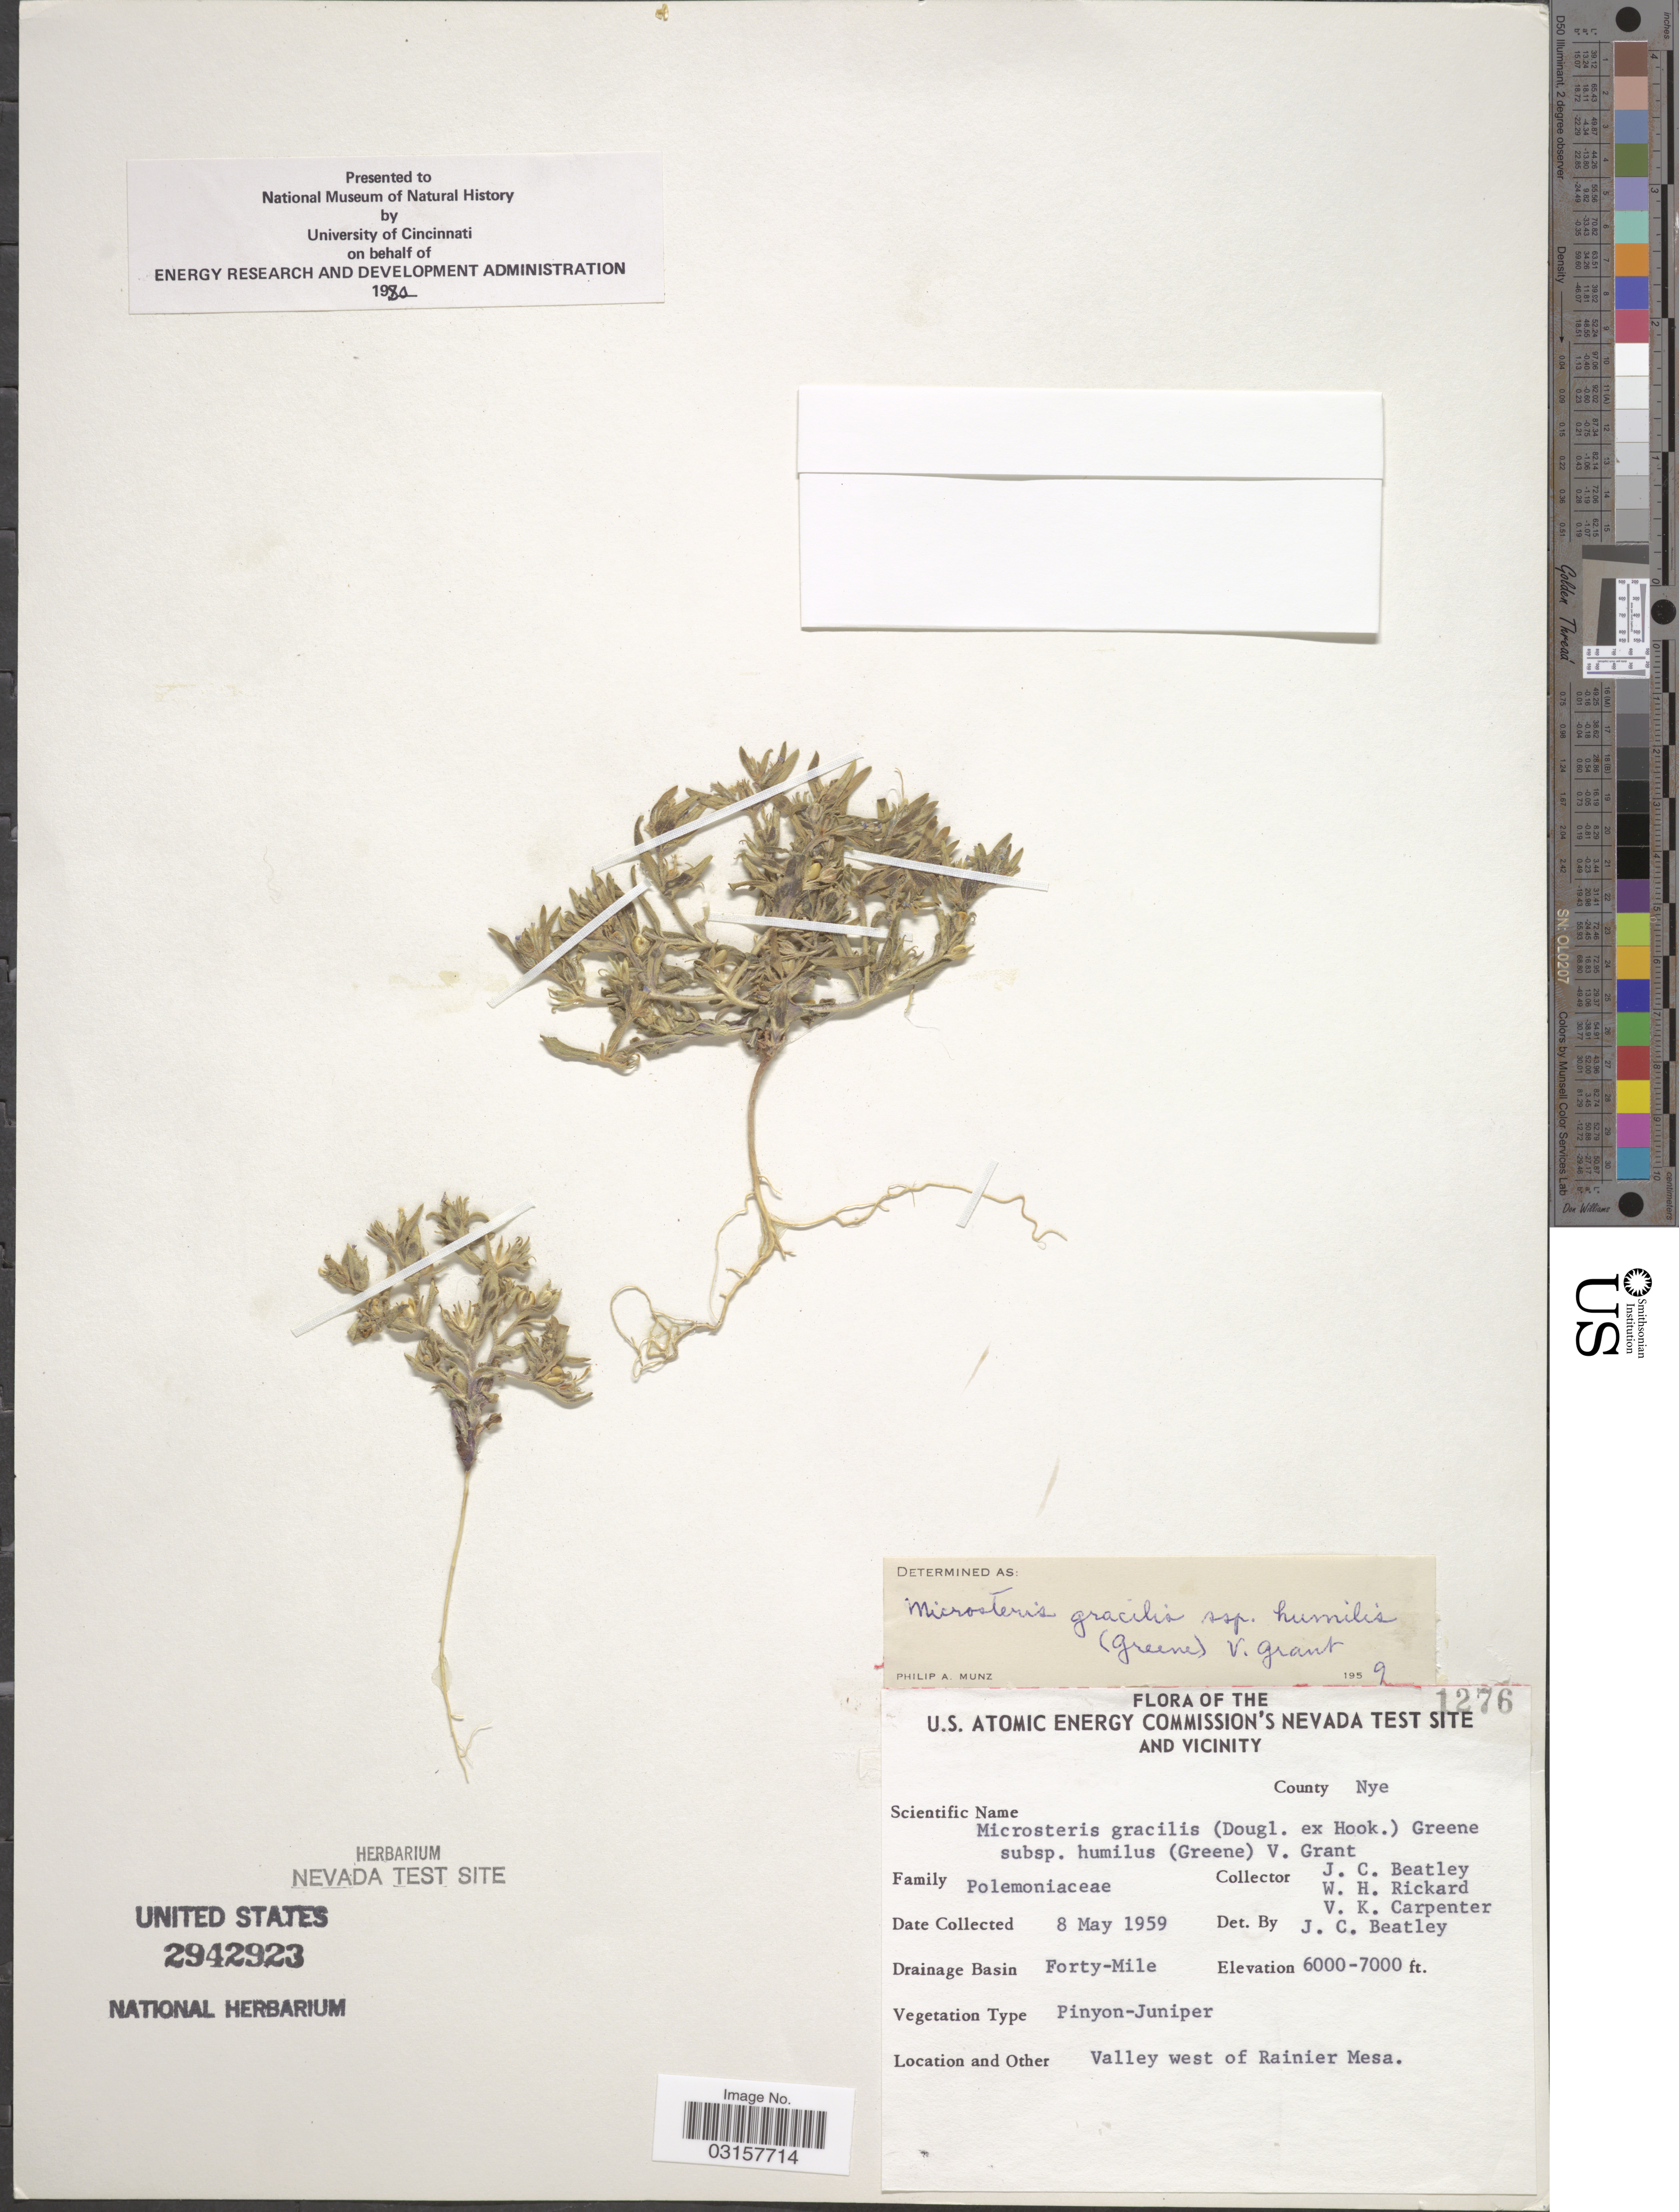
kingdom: Plantae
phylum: Tracheophyta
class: Magnoliopsida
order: Ericales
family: Polemoniaceae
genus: Microsteris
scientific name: Microsteris gracilis var. humilior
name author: (Hook.) Cronquist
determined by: (US) Smithsonian Institution - National Museum of Natural History - Department of Botany (UNITED STATES)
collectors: J. C. Beatley, W. Rickard & V. Carpenter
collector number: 1276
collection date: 1959-05-08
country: United States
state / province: Nevada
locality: U.S. Atomic Energy Commision's Nevada Test Site and Vicinity. County Nye. Drainage Basin Forty-Mile. Valley west of Rainier Mesa.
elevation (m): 1829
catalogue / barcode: US 2942923